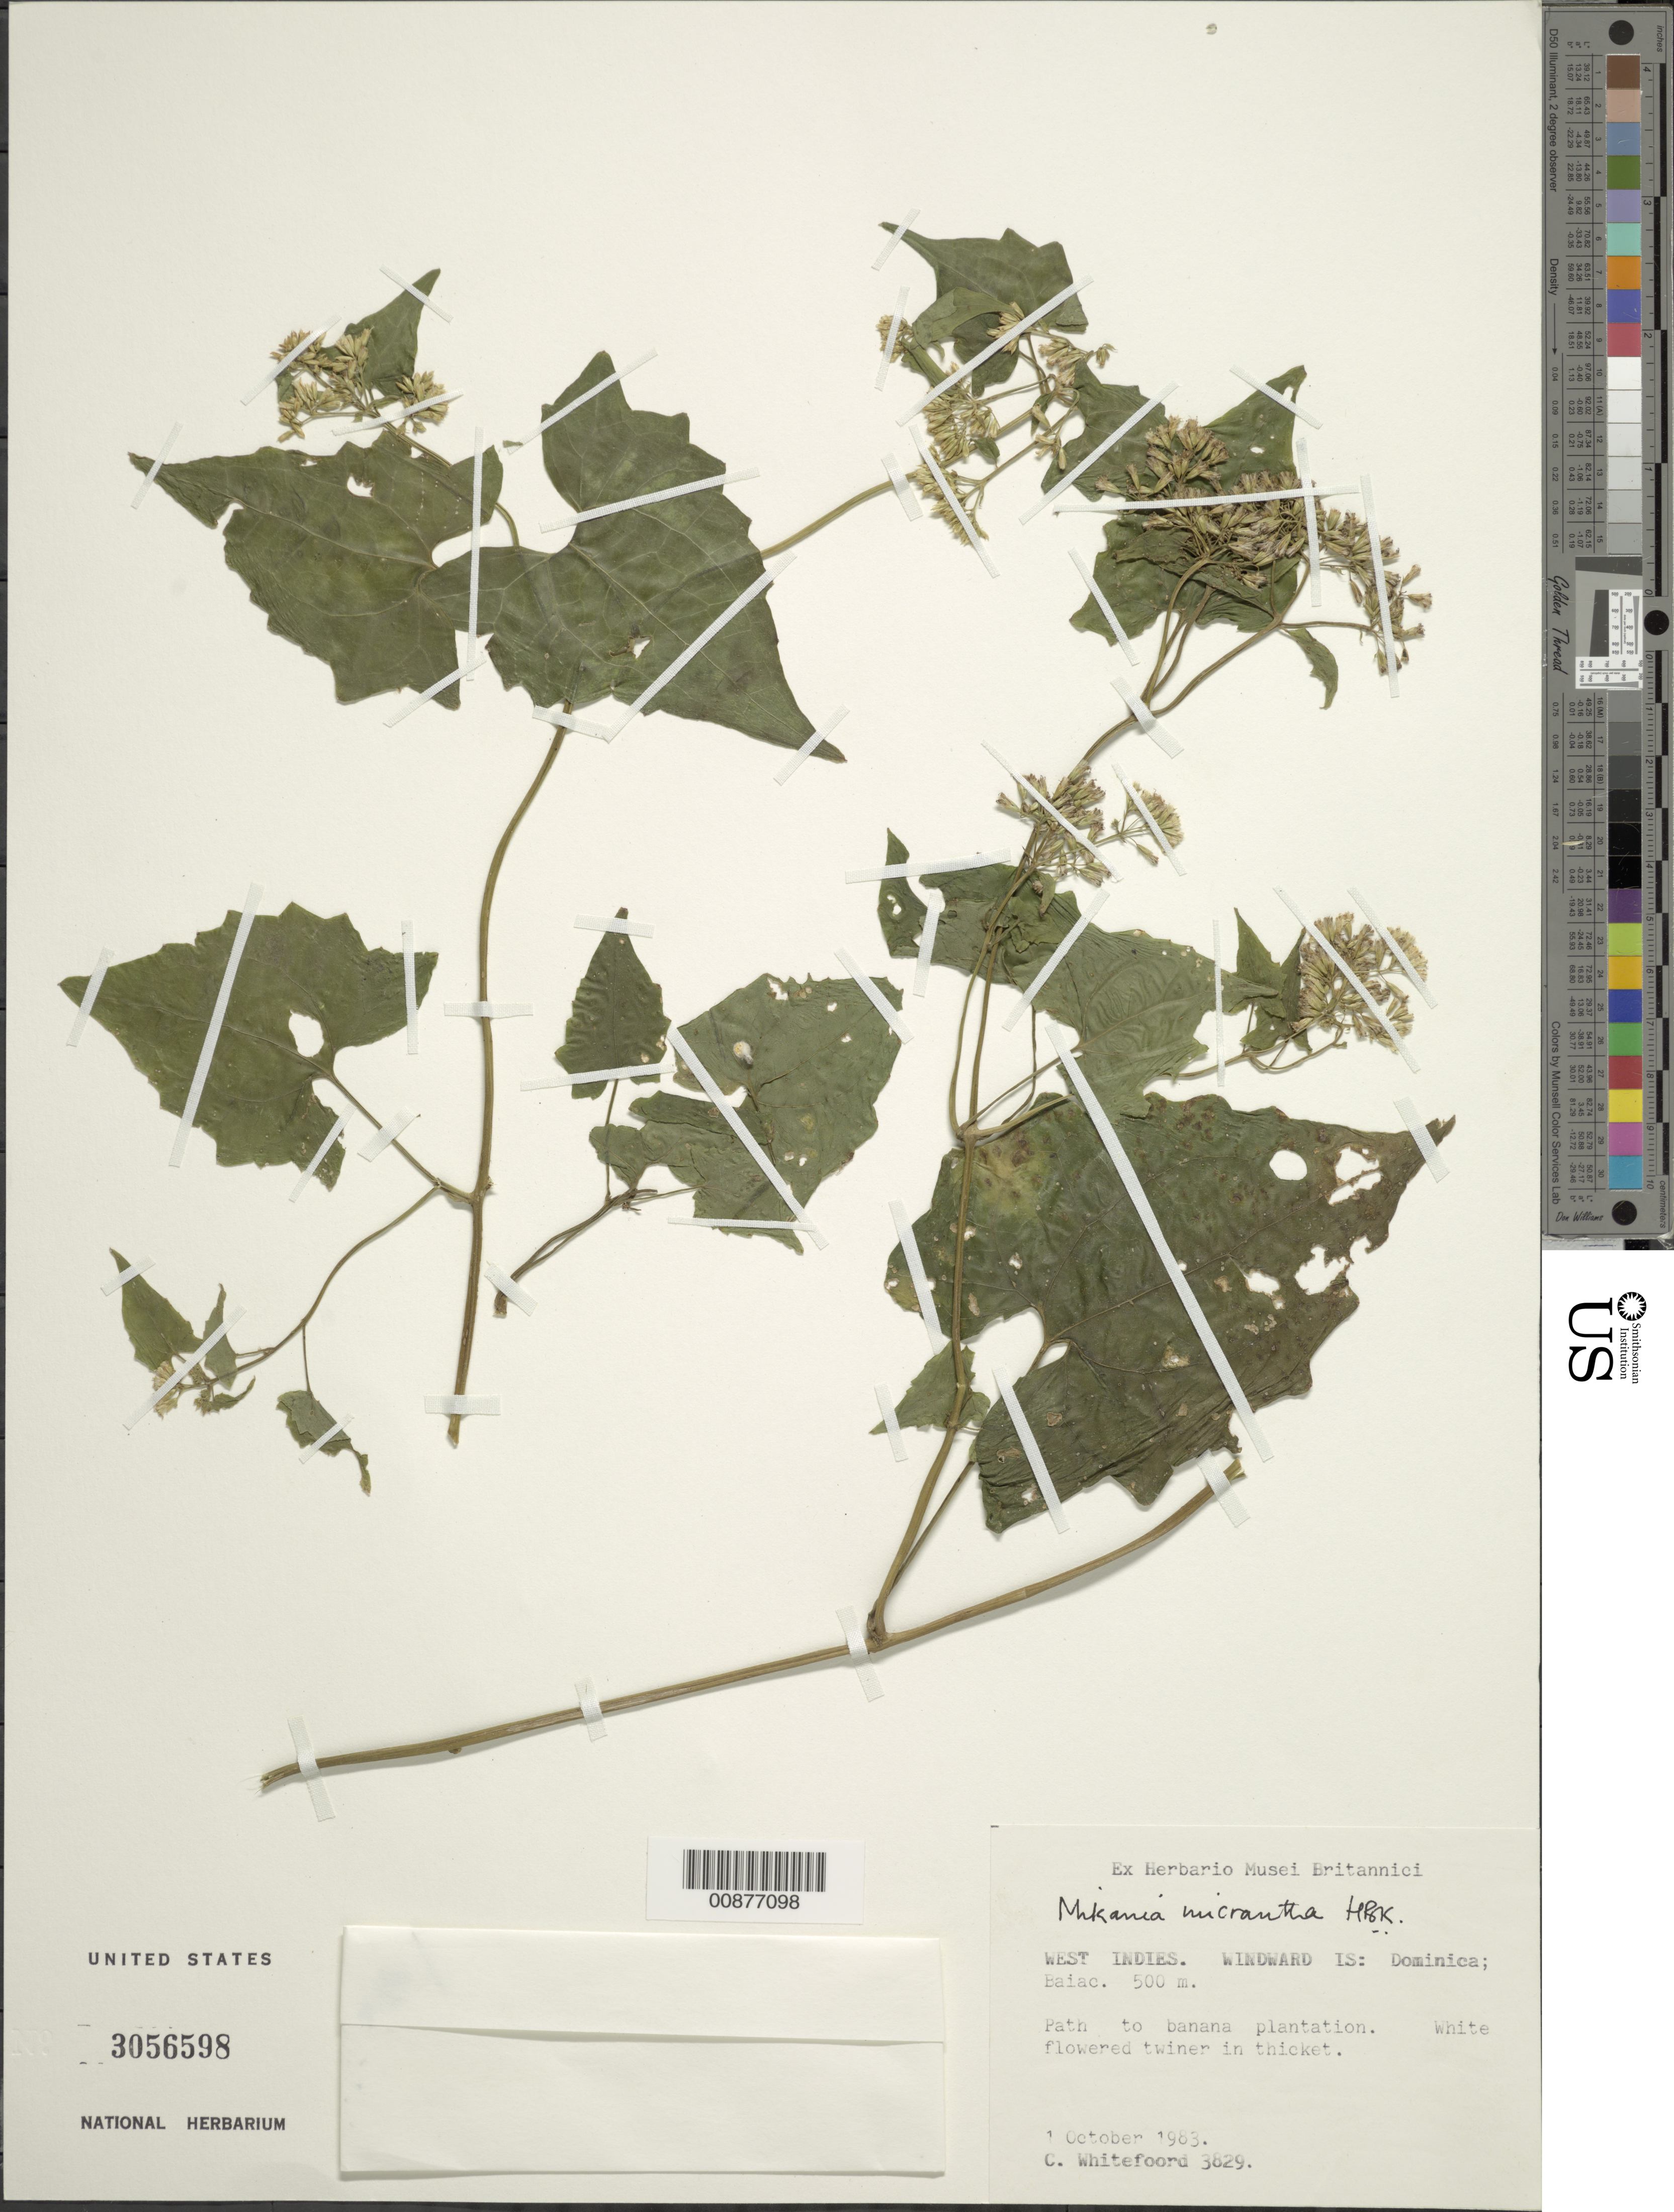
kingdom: Plantae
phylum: Tracheophyta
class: Magnoliopsida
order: Asterales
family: Asteraceae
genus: Mikania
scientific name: Mikania micrantha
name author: Kunth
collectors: C. Whitefoord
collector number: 3829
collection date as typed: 01 Oct 1983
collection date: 1983-10-01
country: Dominica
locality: Baiac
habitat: In thicket, along path to banana plantation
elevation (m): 500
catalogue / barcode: US 3056598